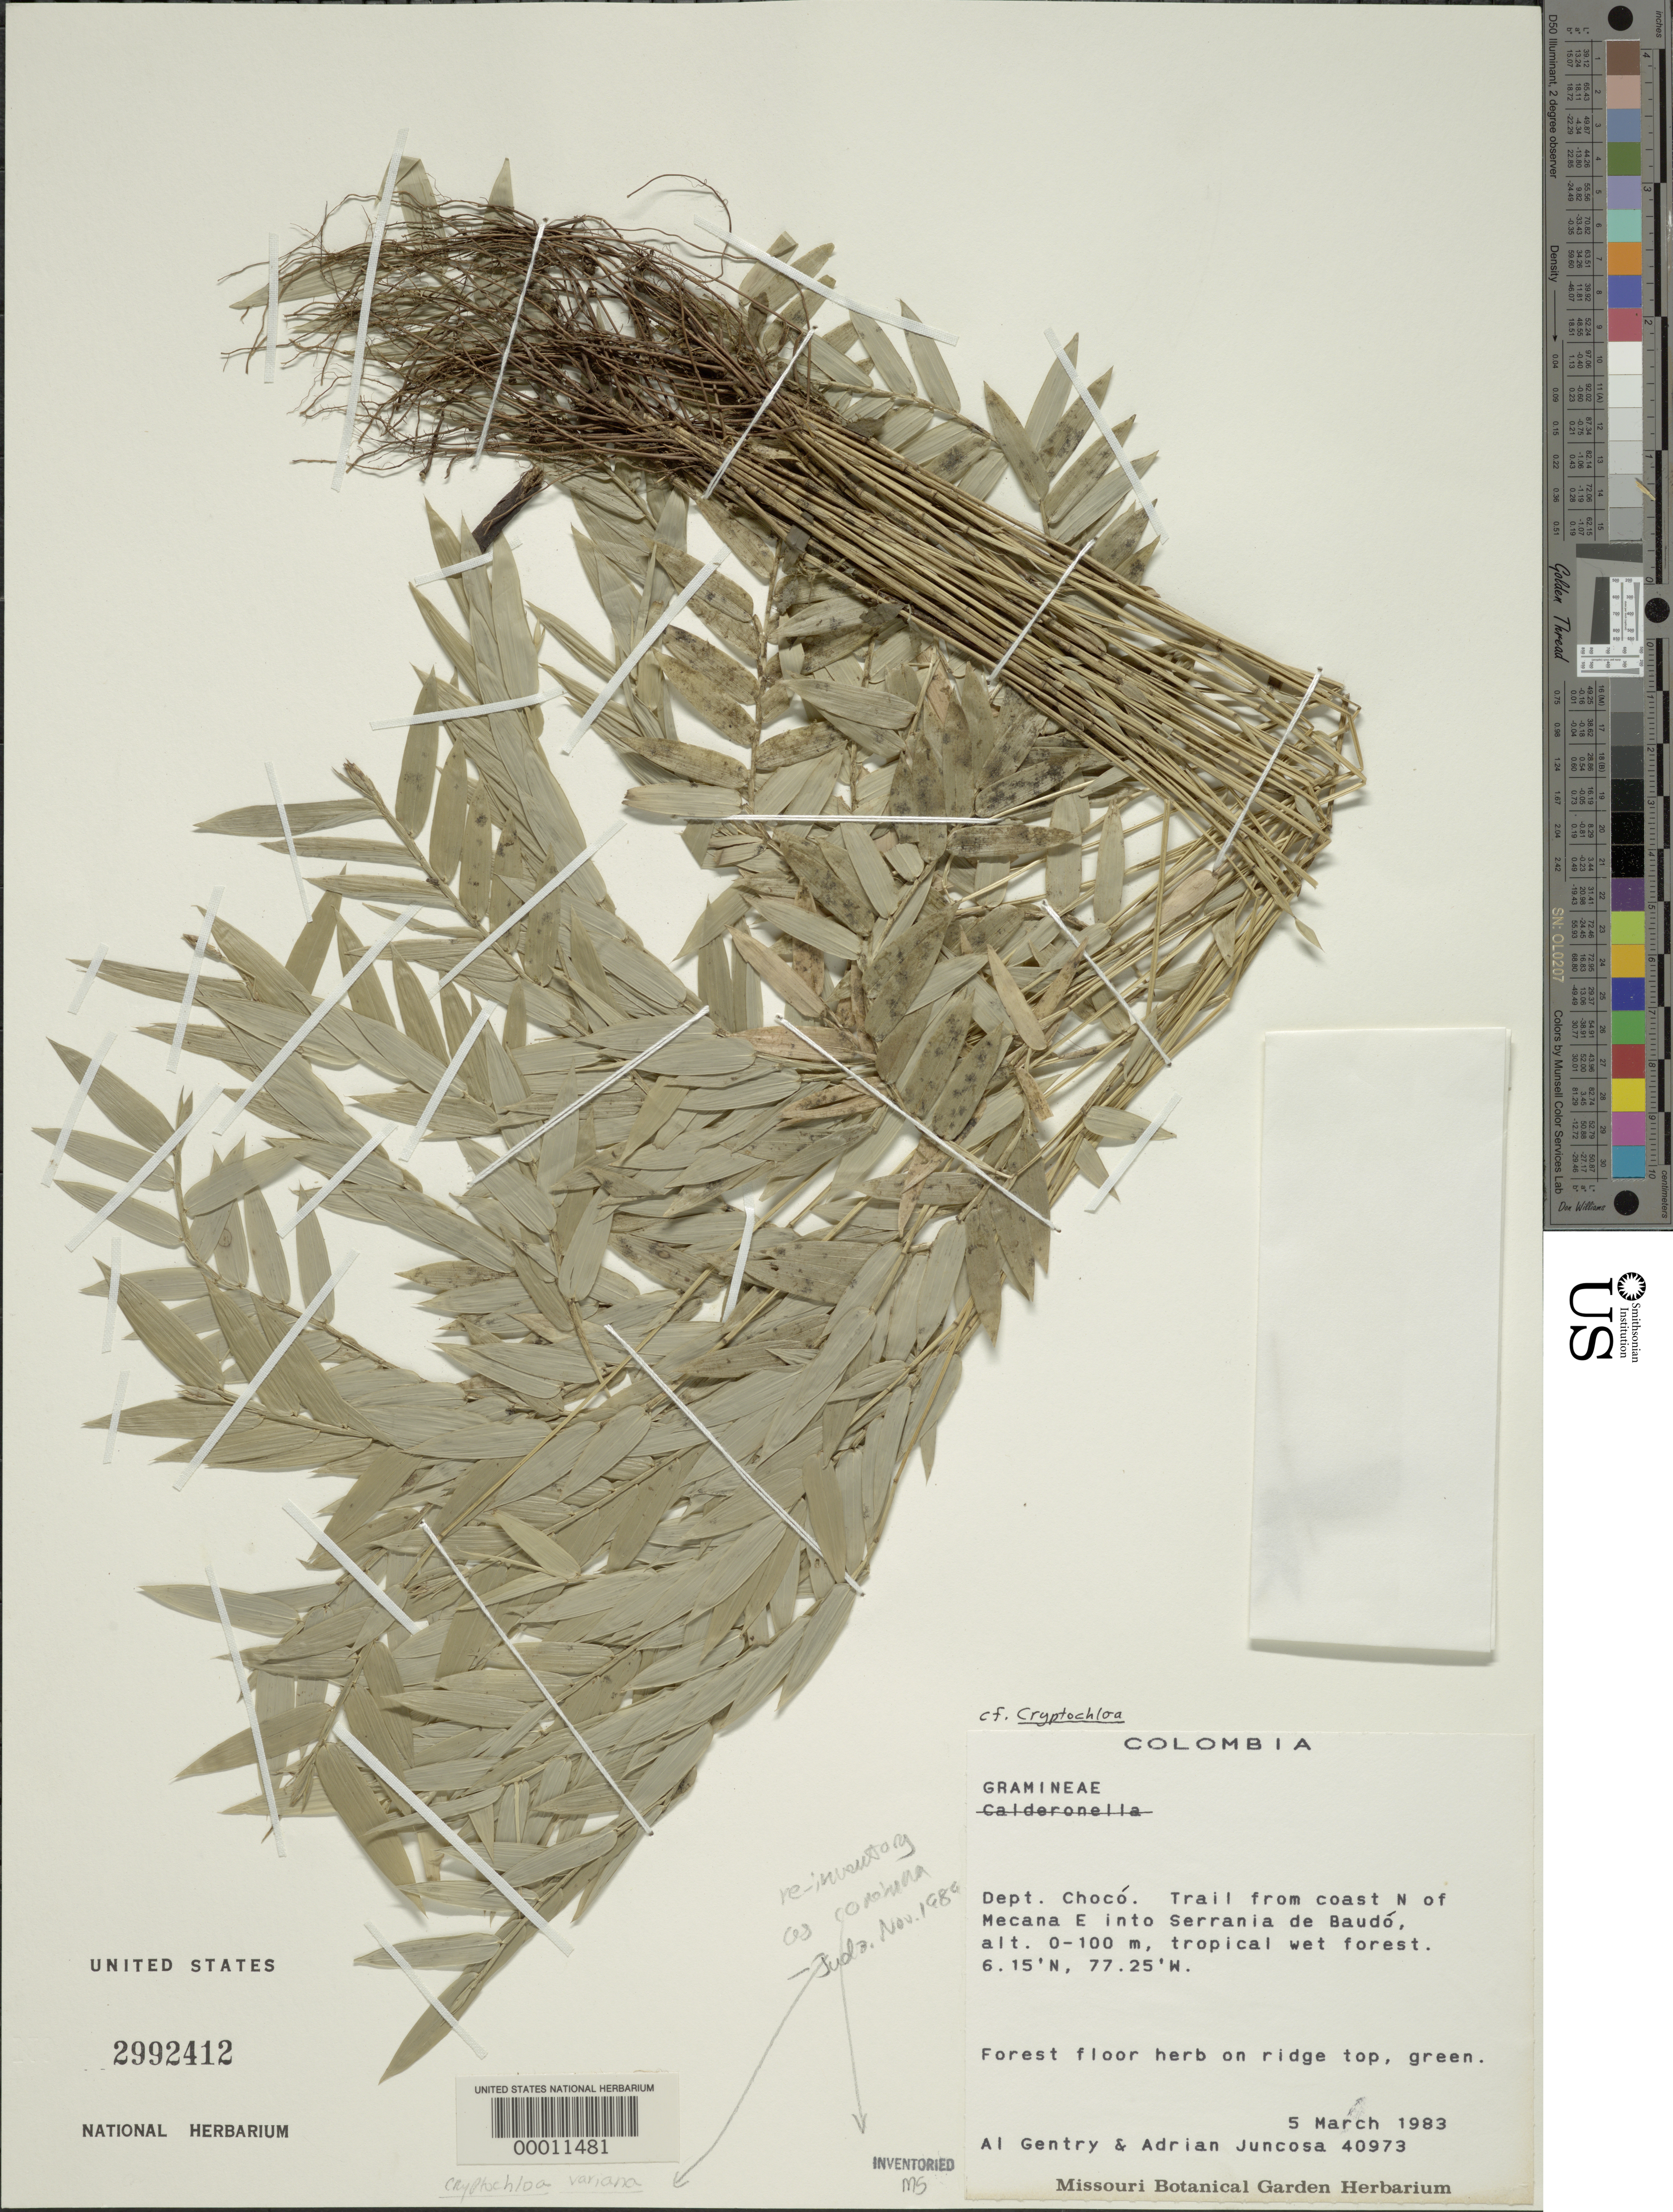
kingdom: Plantae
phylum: Tracheophyta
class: Liliopsida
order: Poales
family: Poaceae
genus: Cryptochloa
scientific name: Cryptochloa variana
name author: Swallen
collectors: A. H. Gentry & A. Juncosa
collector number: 40973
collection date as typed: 05 Mar 1983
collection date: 1983-03-05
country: Colombia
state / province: Chocó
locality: MeCana, Serrania de Baudo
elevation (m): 0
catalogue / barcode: US 2992412